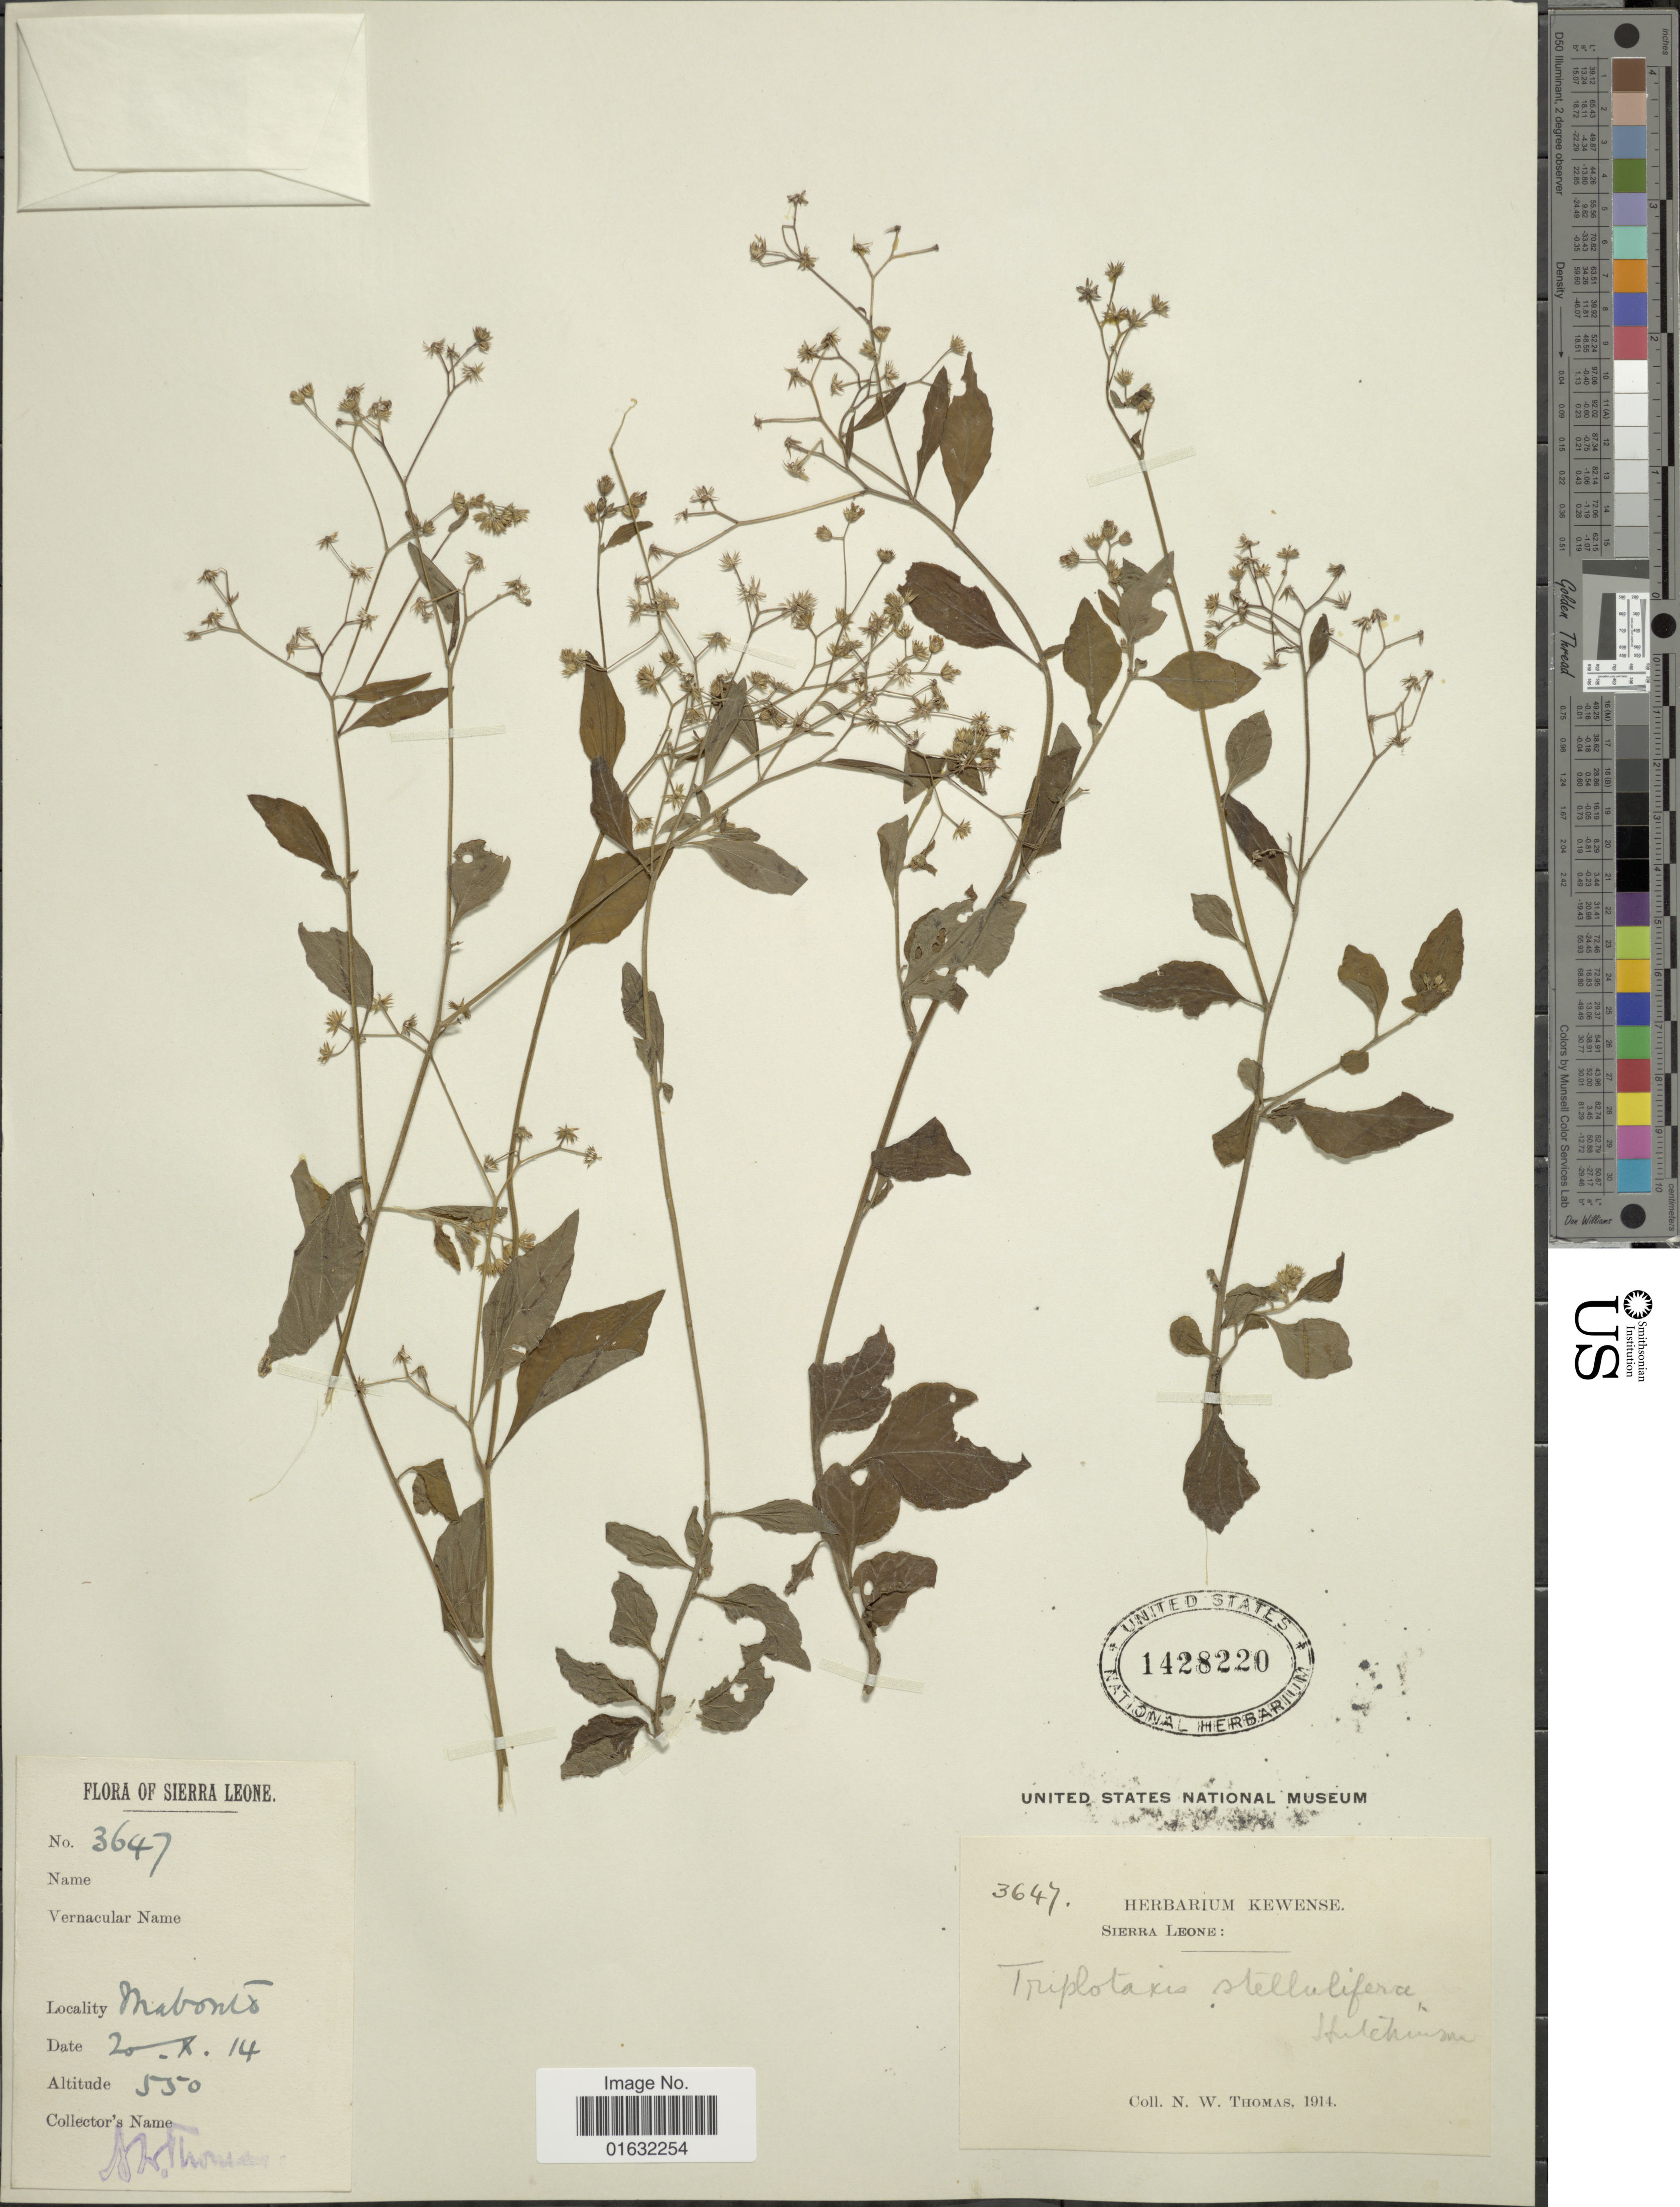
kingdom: Plantae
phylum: Tracheophyta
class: Magnoliopsida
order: Asterales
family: Asteraceae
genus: Cyanthillium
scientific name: Cyanthillium stelluliferum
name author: (Benth.) H. Rob.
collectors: N. Thomas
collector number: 3647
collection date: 1914-10-20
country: Sierra Leone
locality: Mabonto.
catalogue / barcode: US 1428220